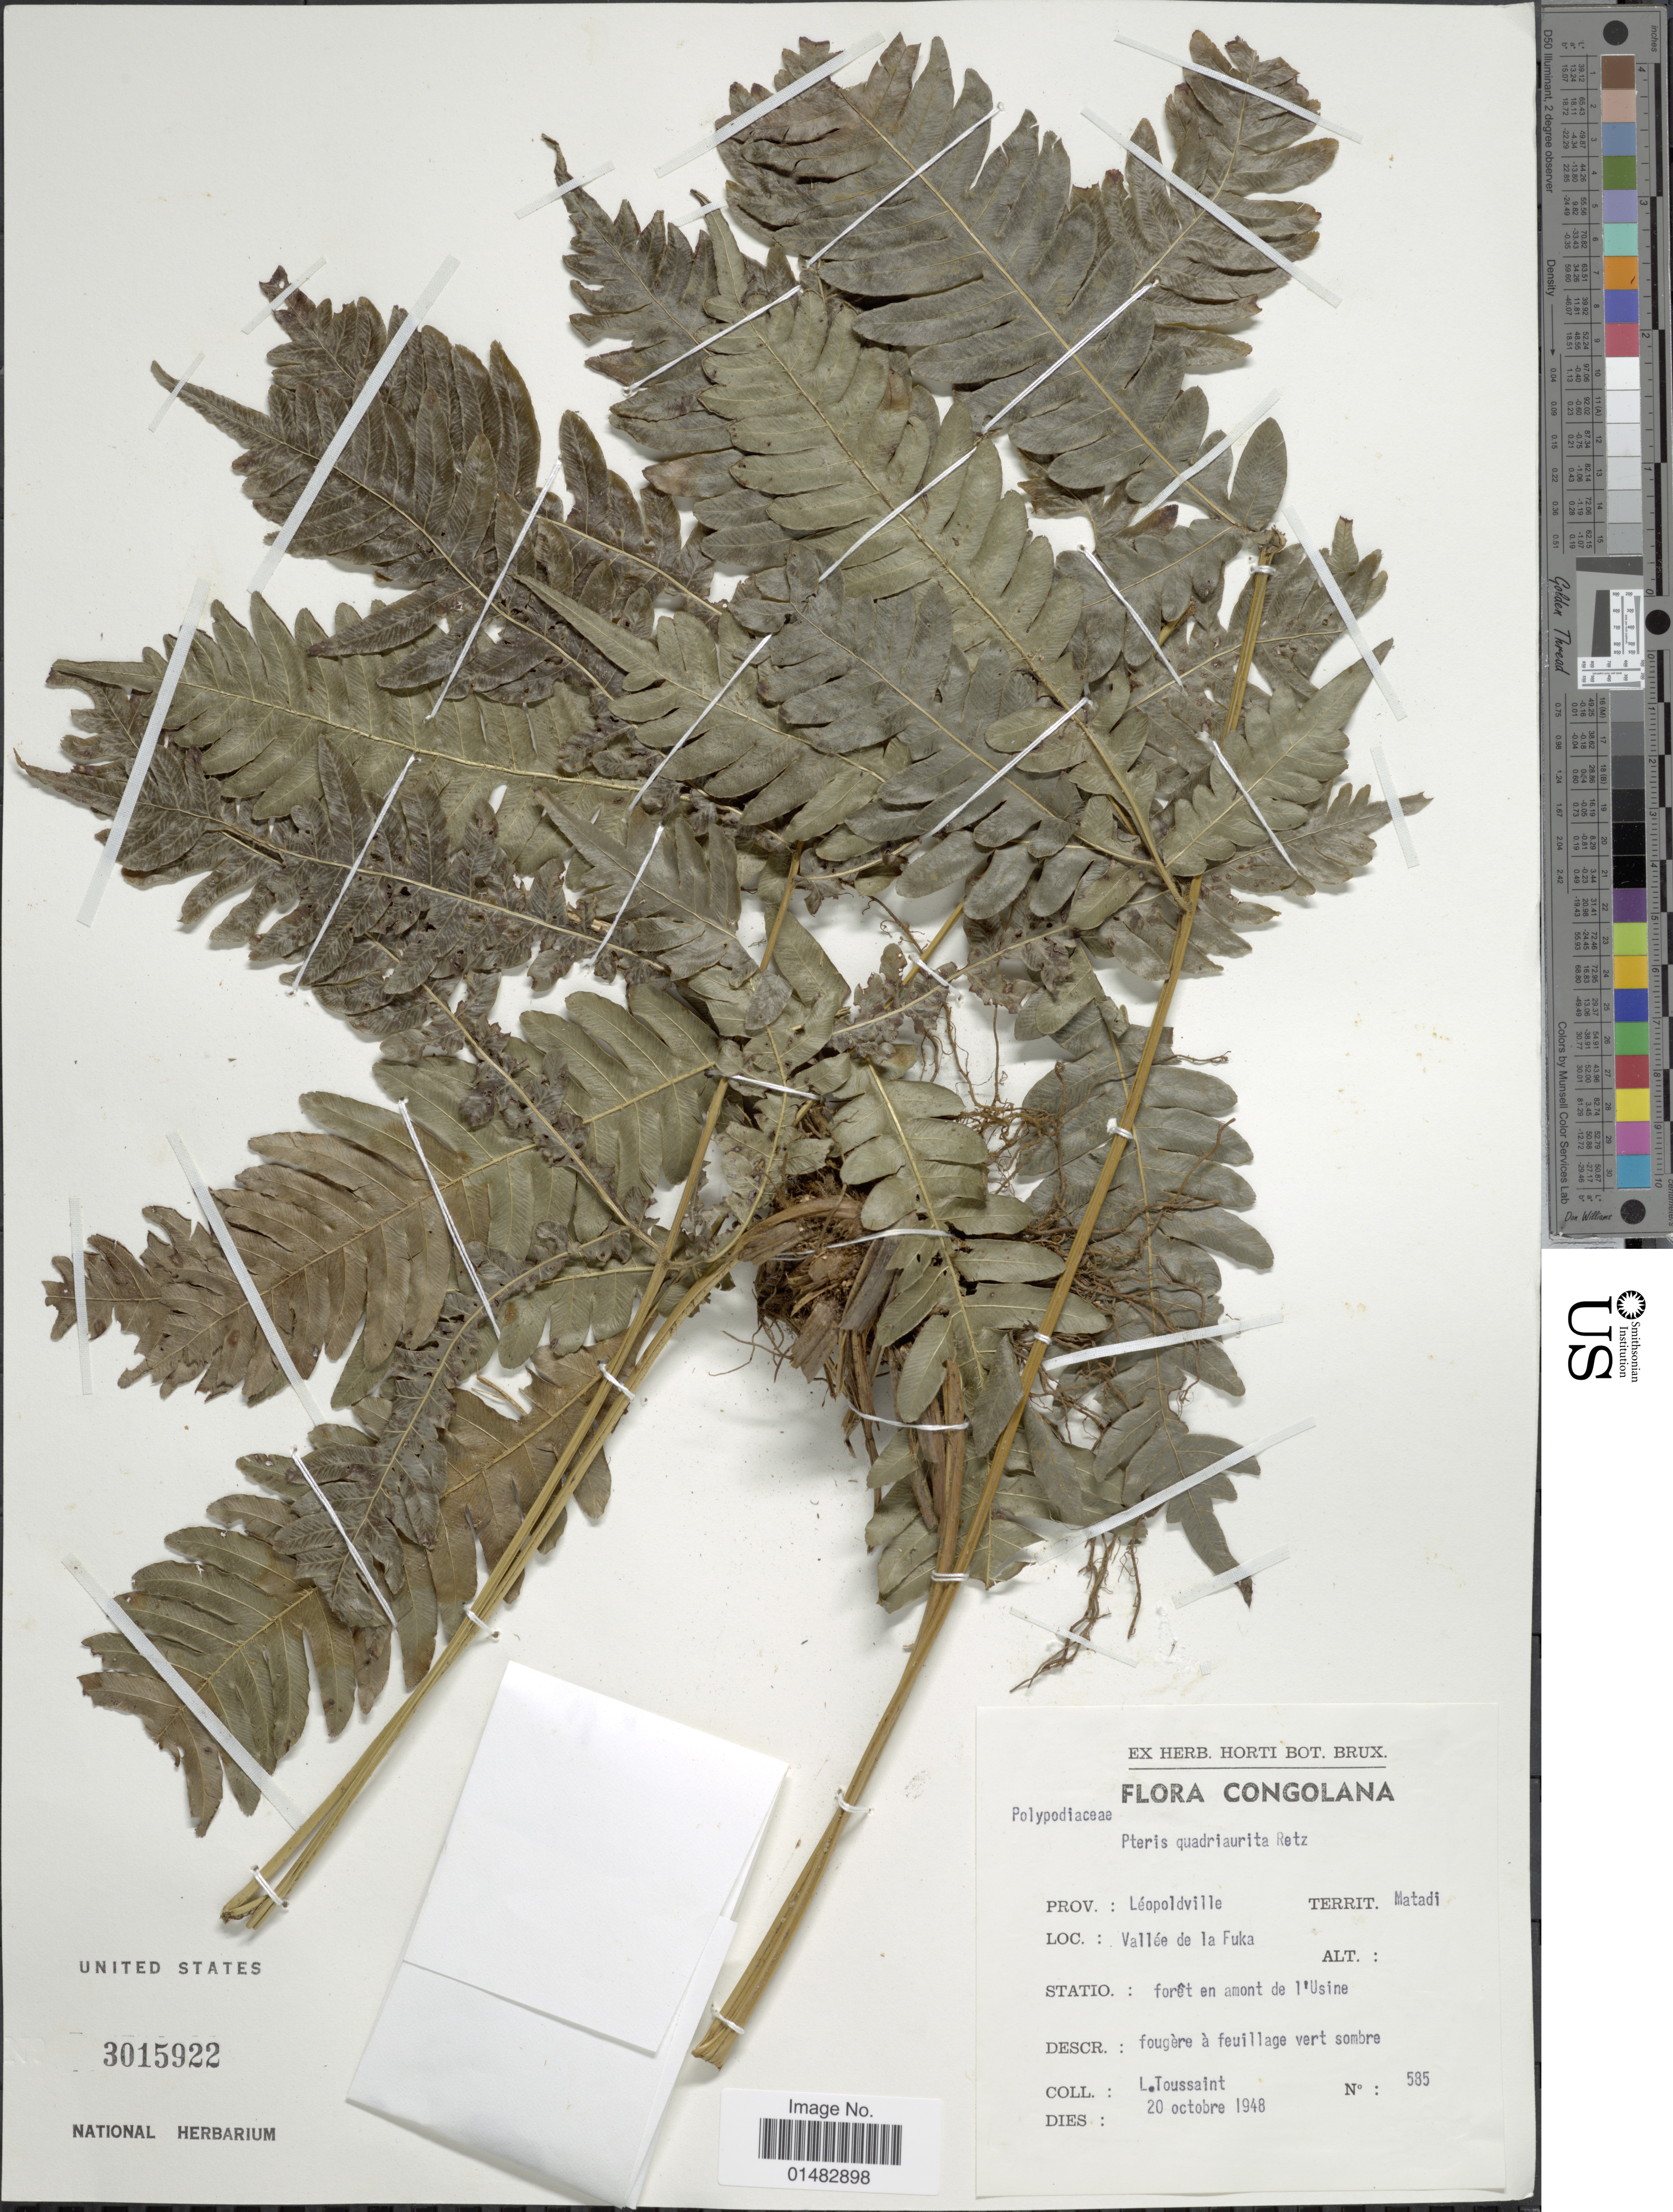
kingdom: Plantae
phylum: Tracheophyta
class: Polypodiopsida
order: Polypodiales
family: Pteridaceae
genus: Pteris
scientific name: Pteris quadriaurita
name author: Retz.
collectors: L. Toussaint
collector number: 585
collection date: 1948-10-20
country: Congo, Democratic Republic of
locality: Léopoldville, Vallée de la Fuka, Matadi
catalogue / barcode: US 3015922